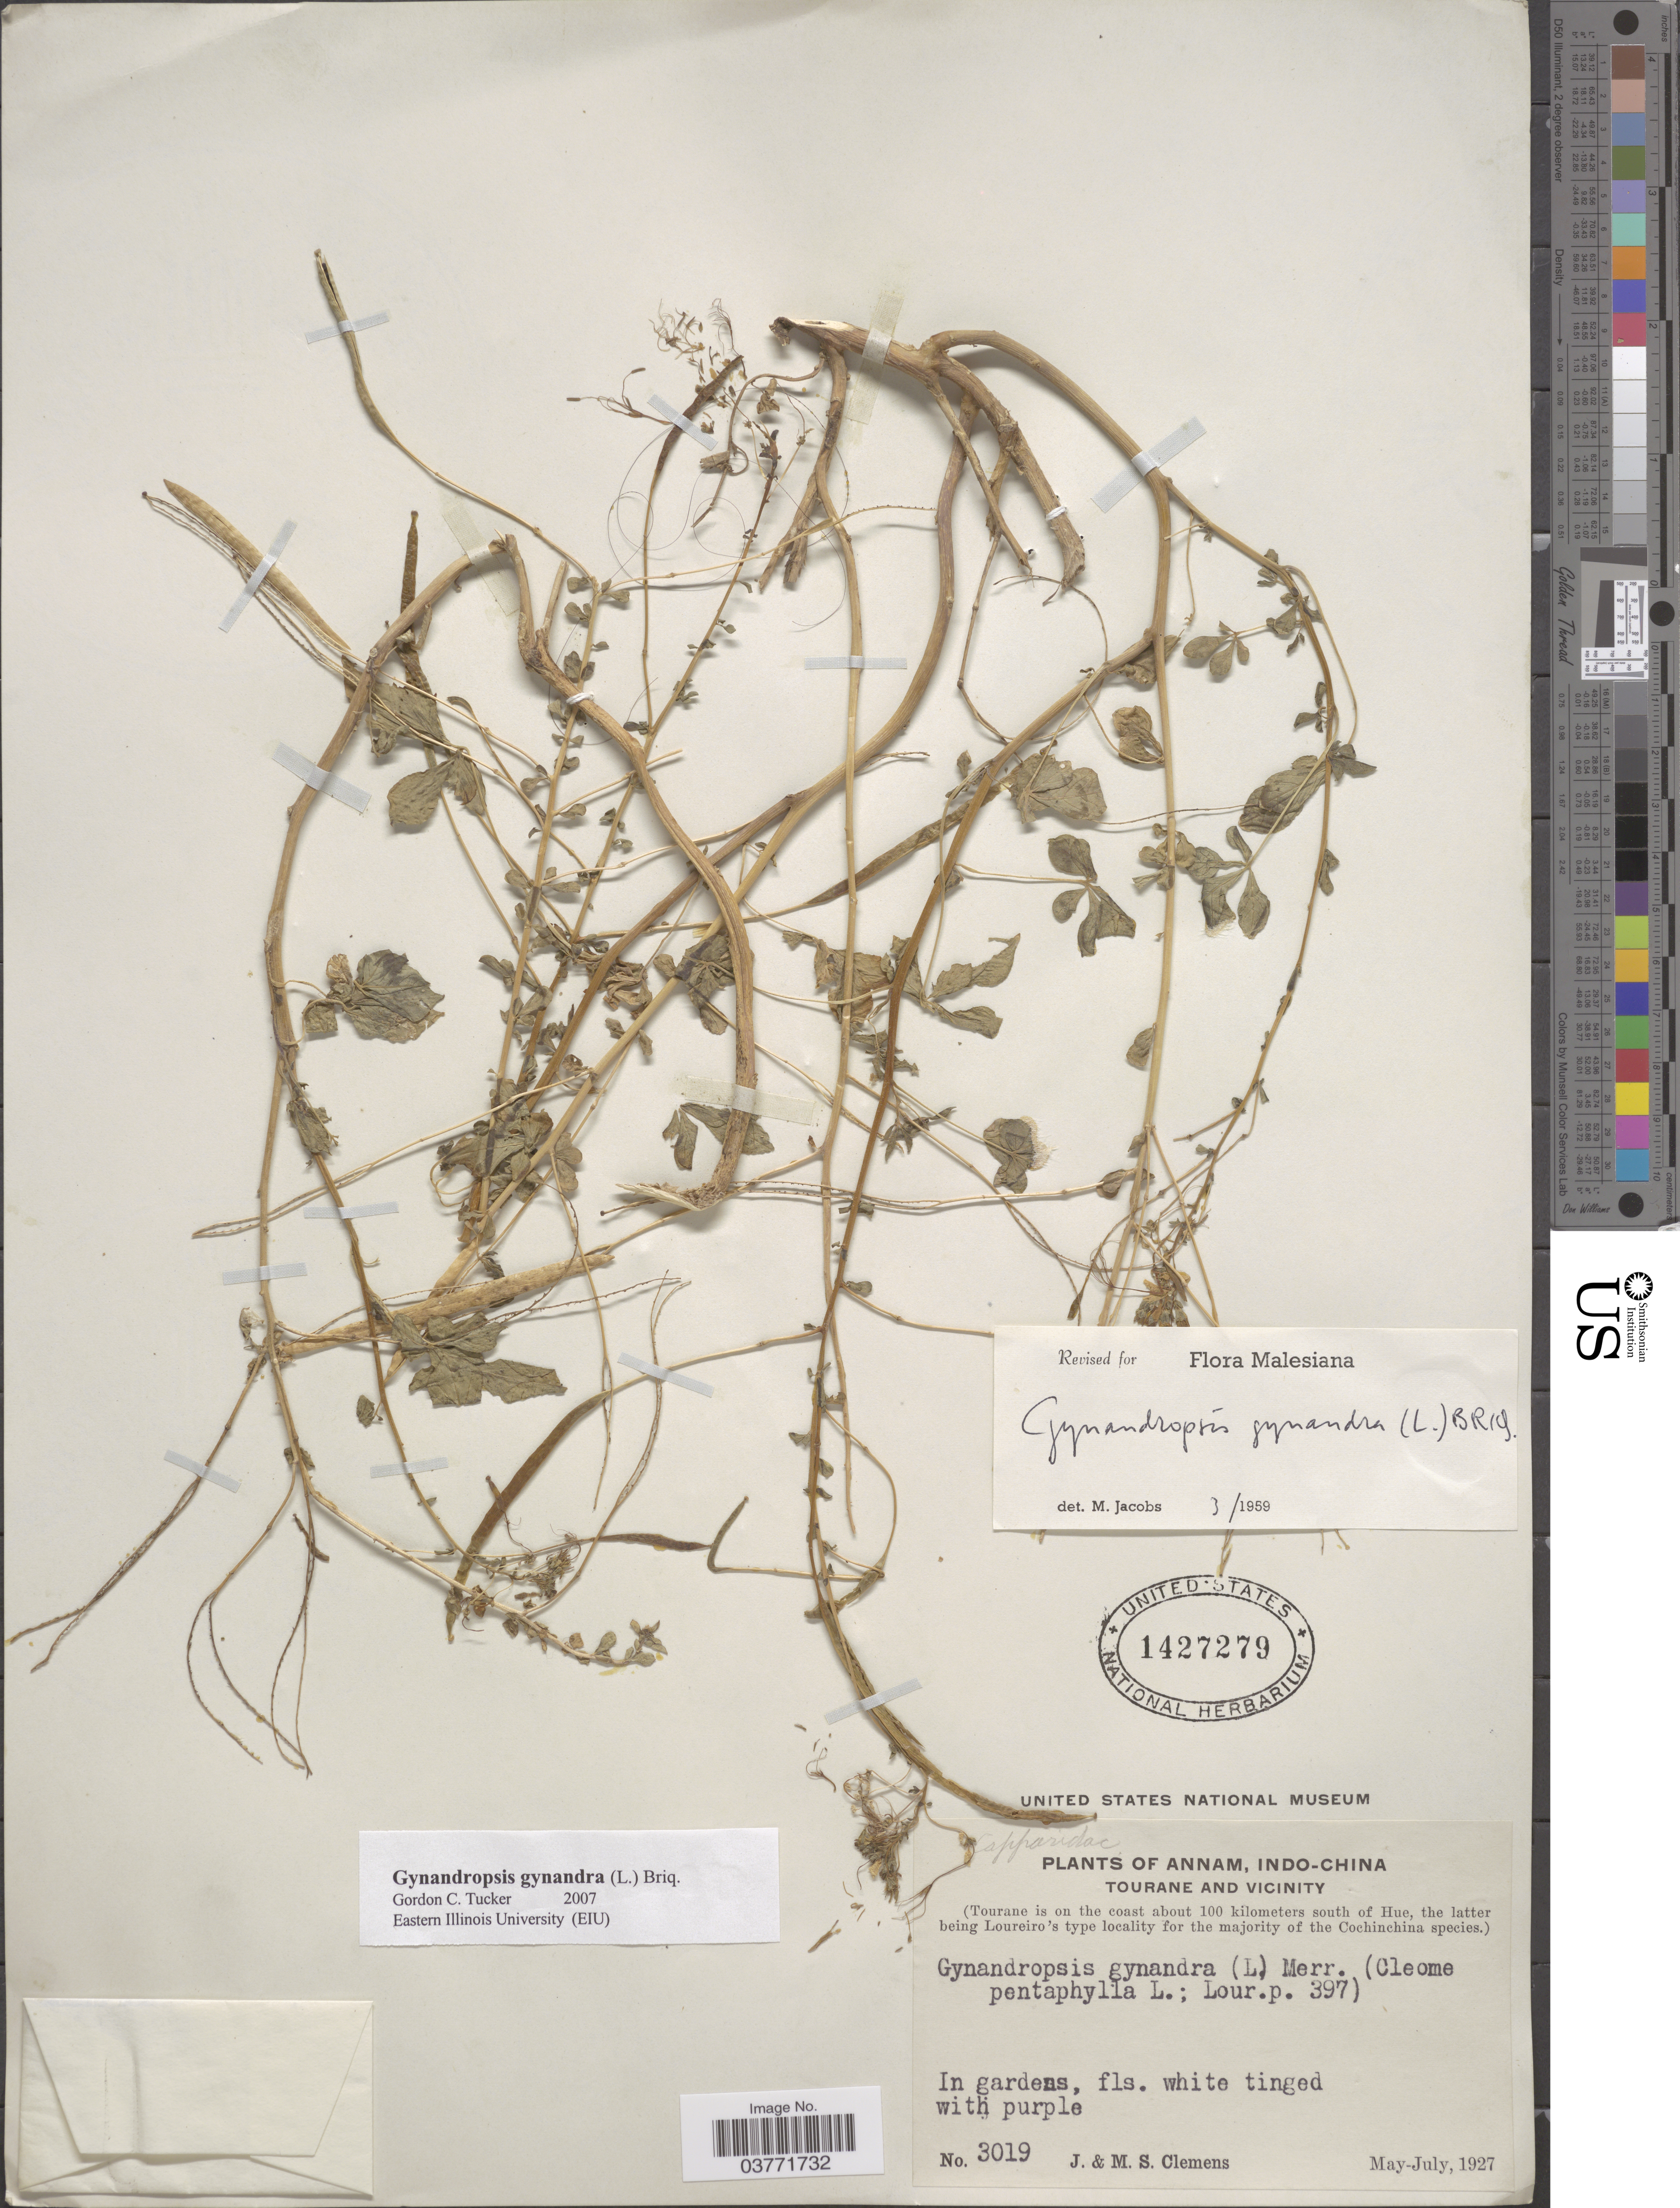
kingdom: Plantae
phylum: Tracheophyta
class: Magnoliopsida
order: Brassicales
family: Cleomaceae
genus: Gynandropsis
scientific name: Gynandropsis gynandra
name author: (L.) Briq.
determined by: Tucker, G. C.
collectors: J. Clemens & M. S. Clemens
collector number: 3019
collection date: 1927-05/1927-07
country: Vietnam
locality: Annam, Indo-China. Tourane and Vicinity. (Tourane is on the coast about 100 kilometers south of Hue).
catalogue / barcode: US 1427279